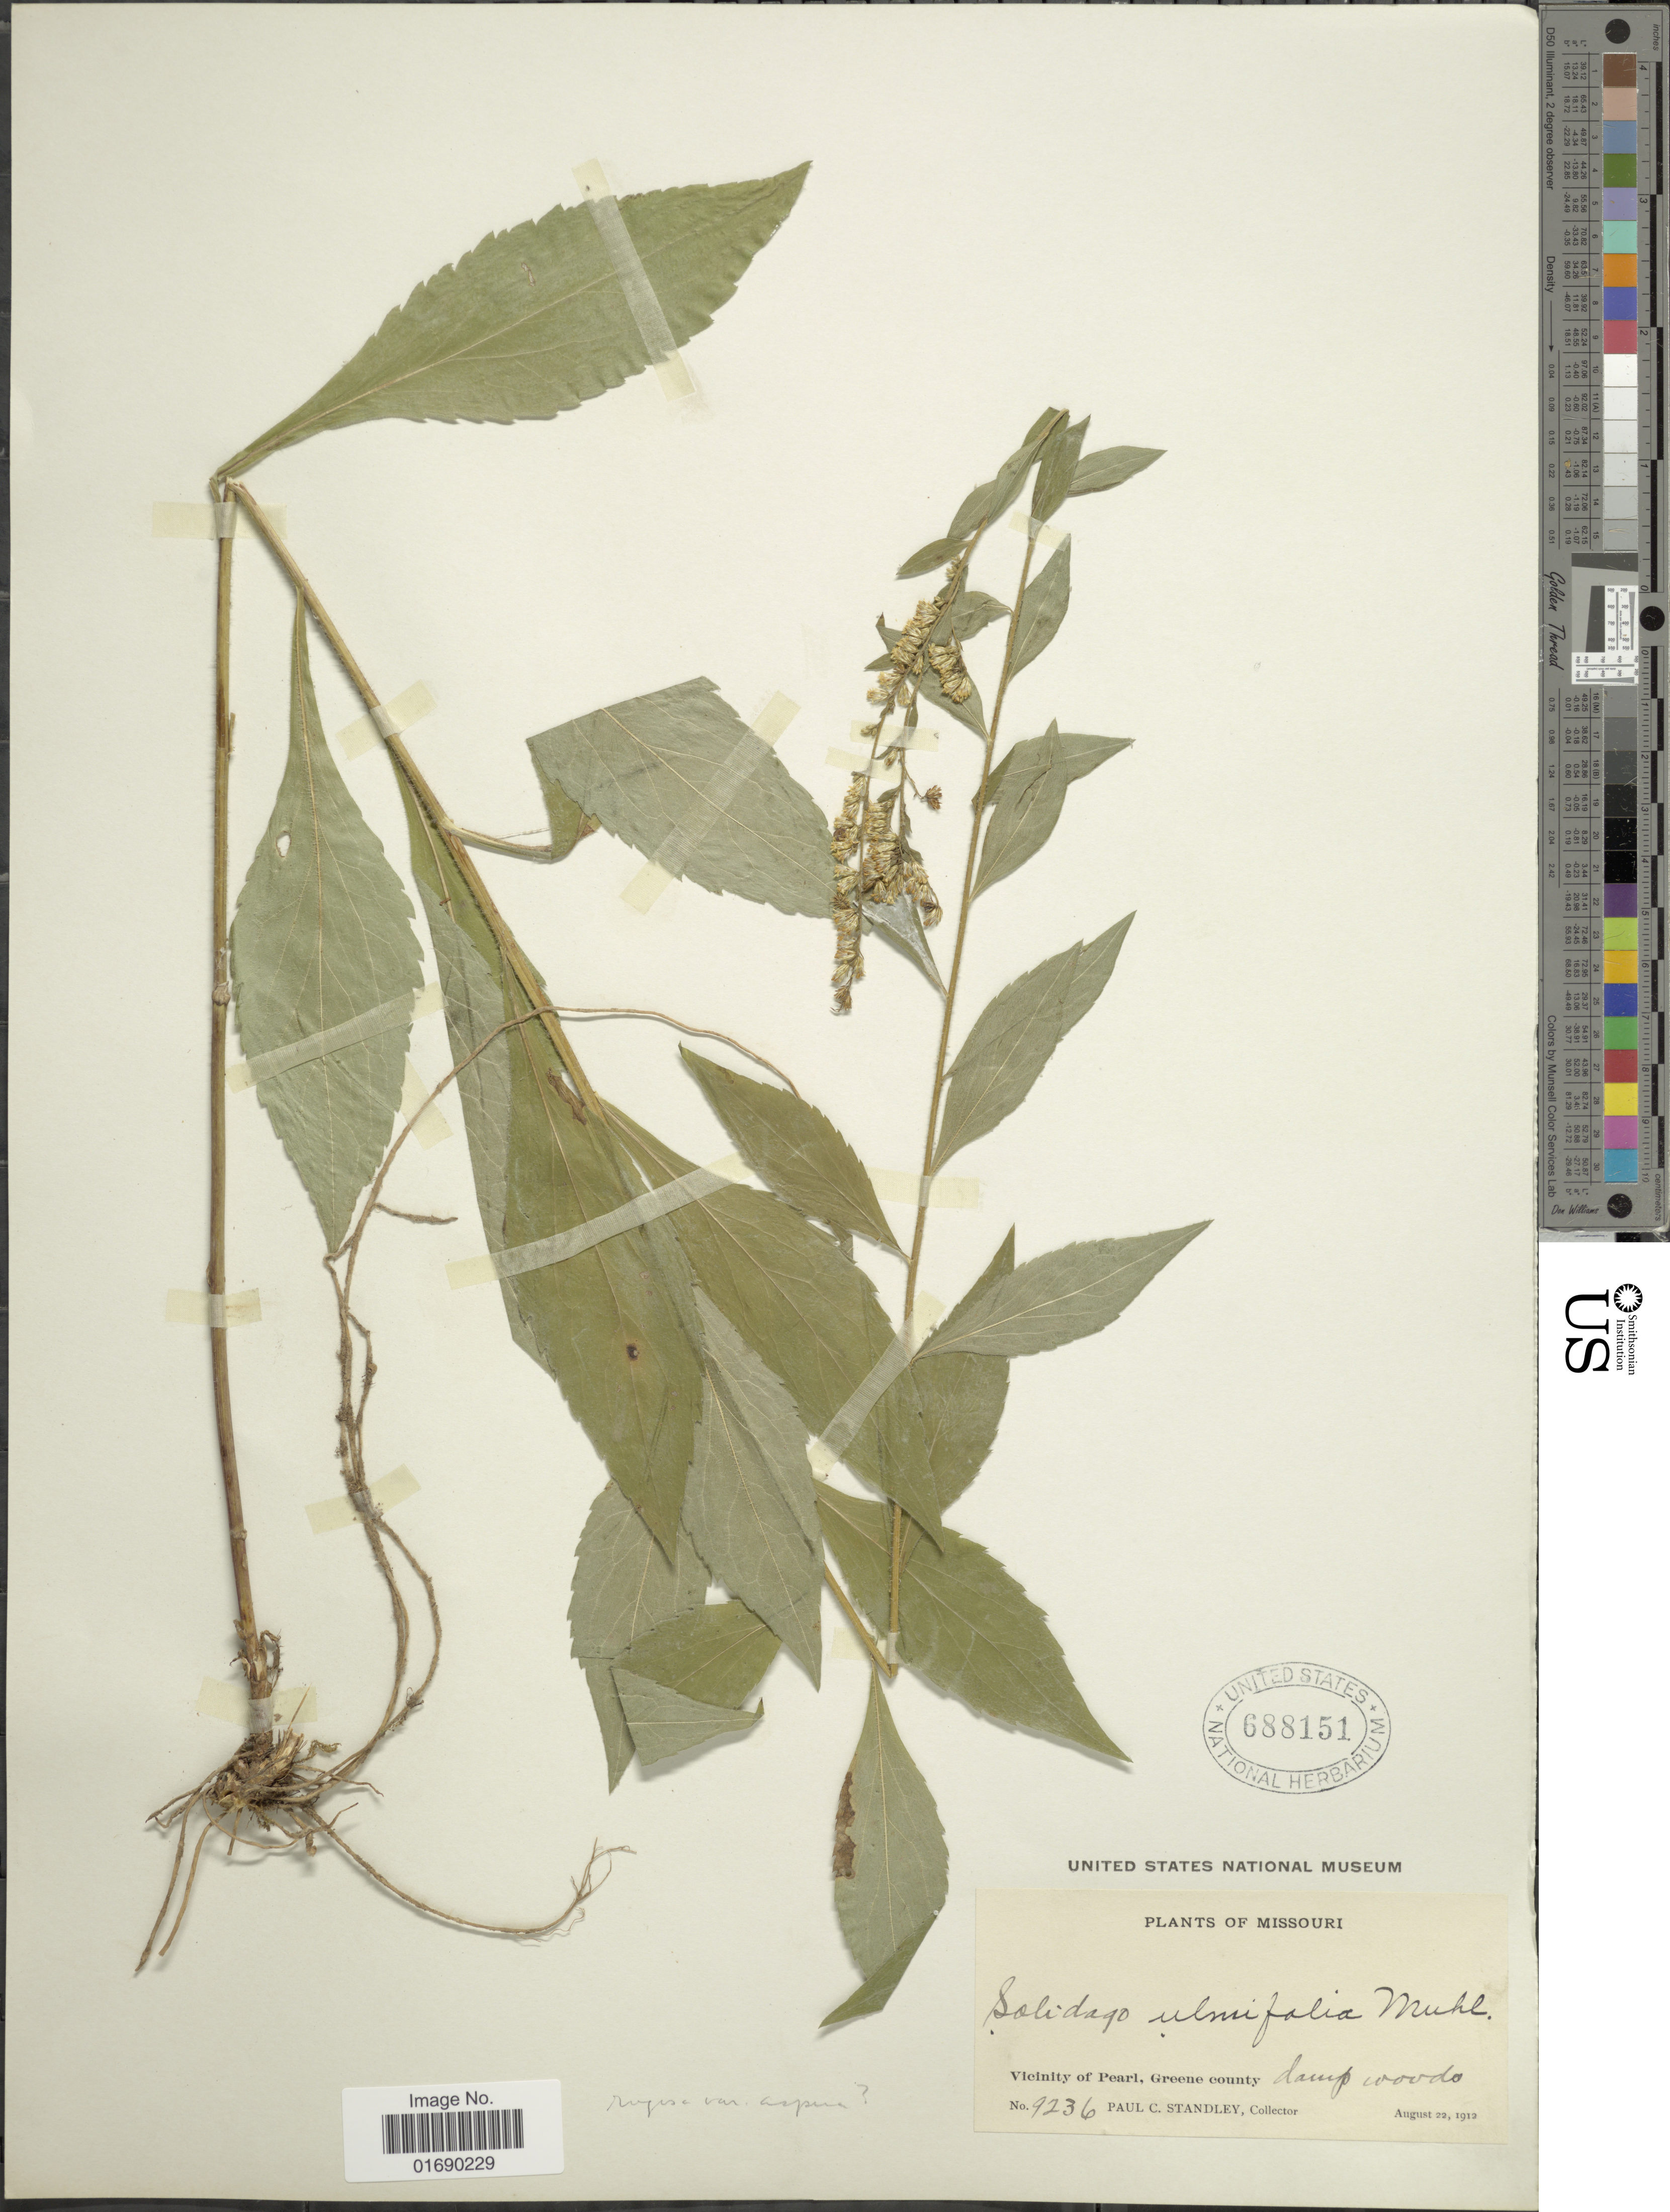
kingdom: Plantae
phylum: Tracheophyta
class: Magnoliopsida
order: Asterales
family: Asteraceae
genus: Solidago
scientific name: Solidago rugosa var. aspera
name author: (Aiton) Cronq.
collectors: P. C. Standley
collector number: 9236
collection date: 1912-08-22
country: United States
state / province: Missouri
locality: Vicinity of Pearl, Greene county, damp woods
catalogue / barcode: US 688151